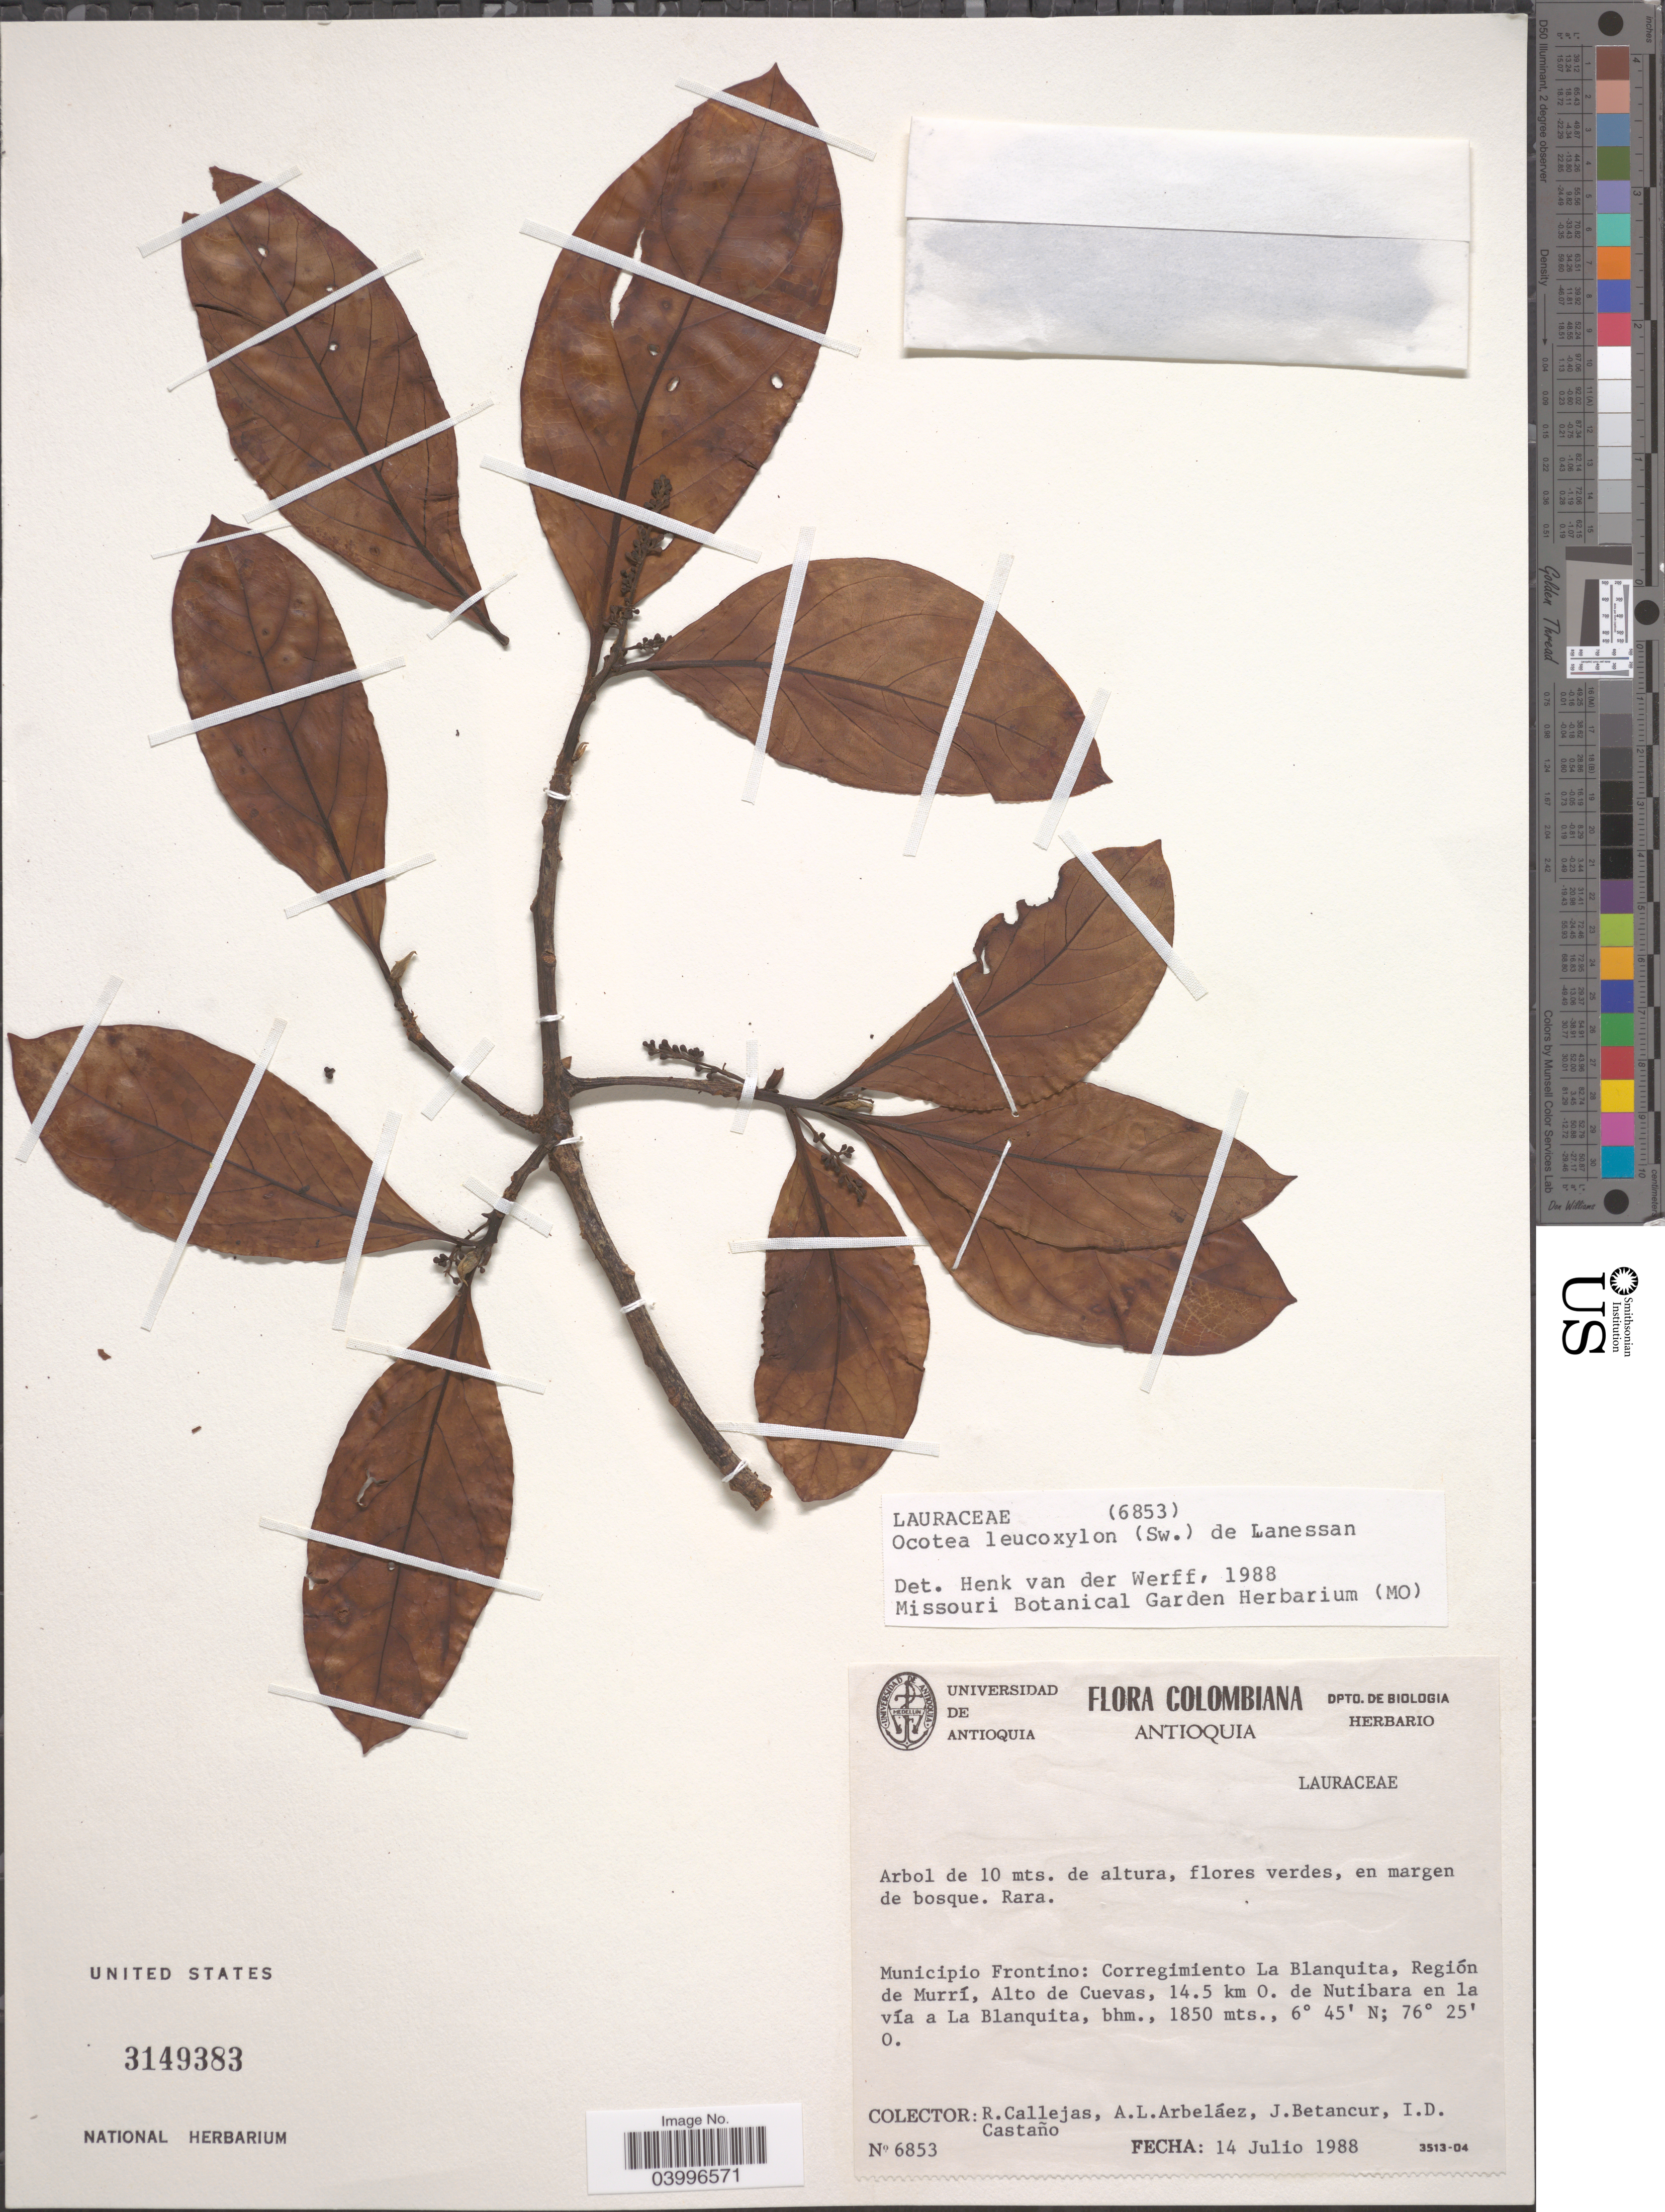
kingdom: Plantae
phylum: Tracheophyta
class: Magnoliopsida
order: Laurales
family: Lauraceae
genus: Ocotea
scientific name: Ocotea leucoxylon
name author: (Sw.) Laness.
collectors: R. Callejas, A. Arbeláez Alvarez, J. Betancur & I. Castaño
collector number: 6853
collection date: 1988-07-14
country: Colombia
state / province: Antioquia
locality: Municipio Frontino: Corregimiento La Blanquita, Región de Murrí, Alto de Cuevas, 14.5 km O. de Nutibara en la vía a La Blanquita, bhm.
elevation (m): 1850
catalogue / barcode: US 3149383